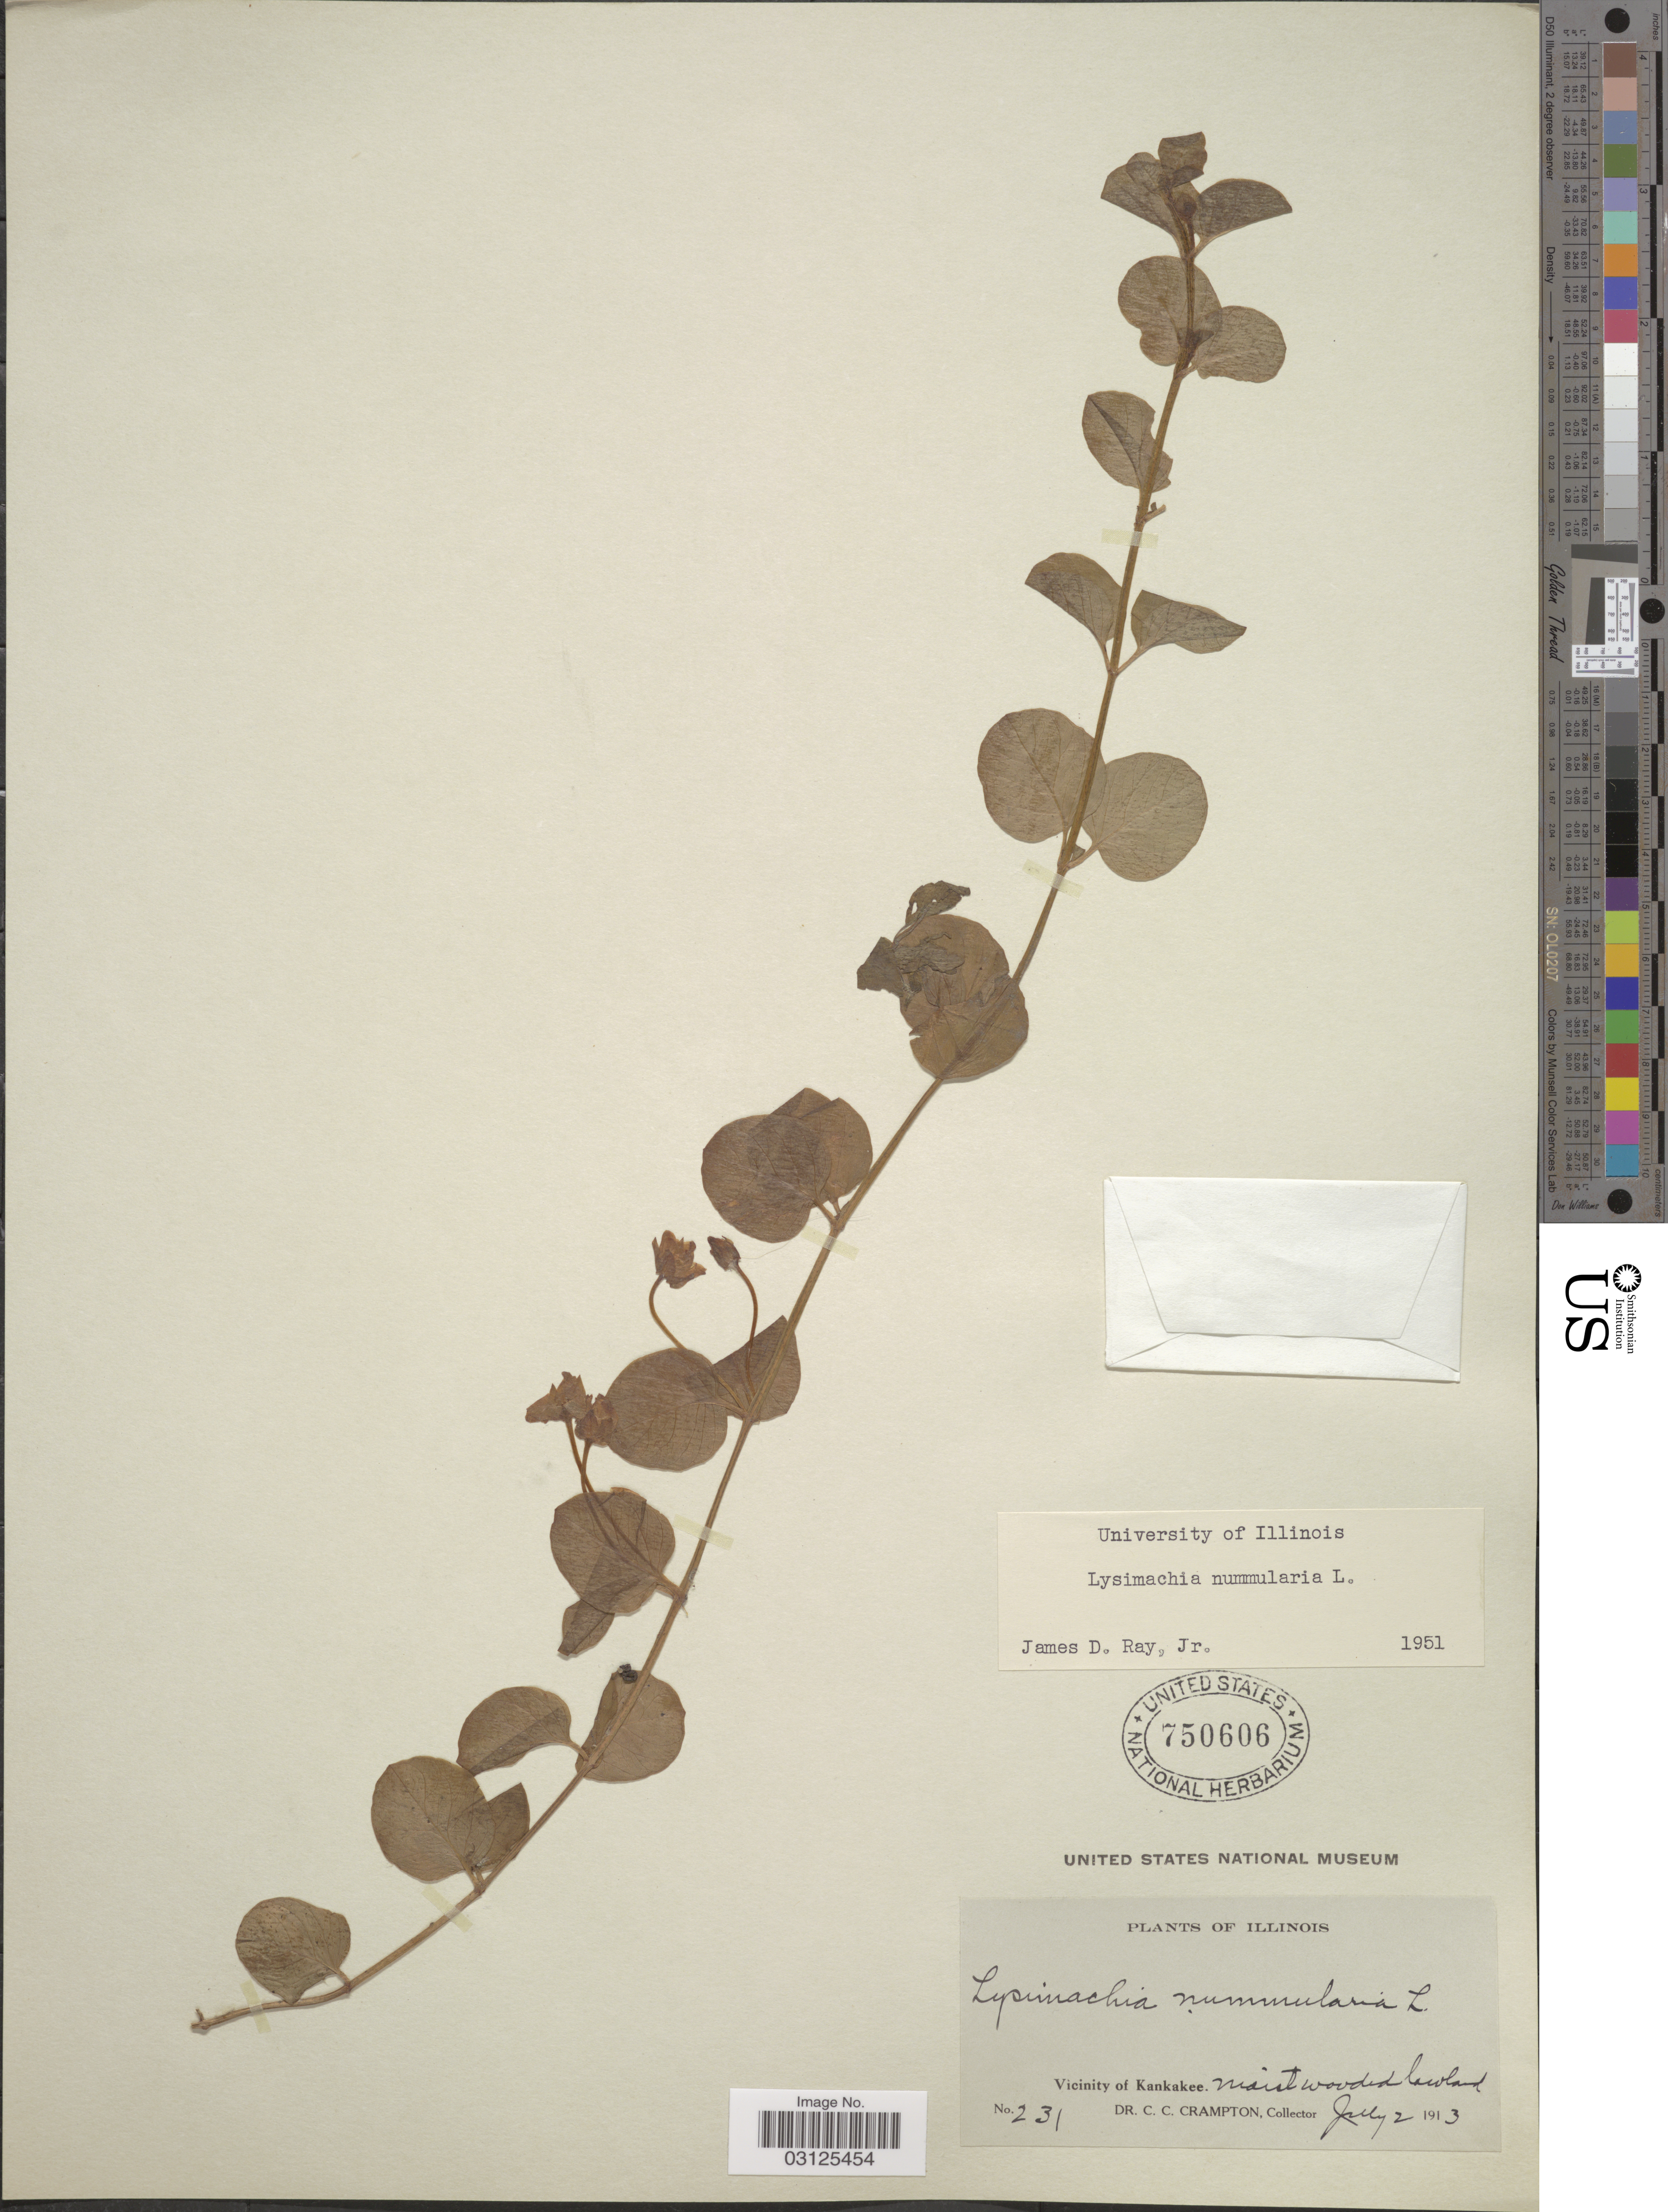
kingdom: Plantae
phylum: Tracheophyta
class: Magnoliopsida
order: Ericales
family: Primulaceae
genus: Lysimachia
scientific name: Lysimachia nummularia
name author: L.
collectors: C. Crampton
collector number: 231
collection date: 1913-07-02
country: United States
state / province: Illinois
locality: Vicinity of Kankakee, moist wooded lowland.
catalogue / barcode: US 750606